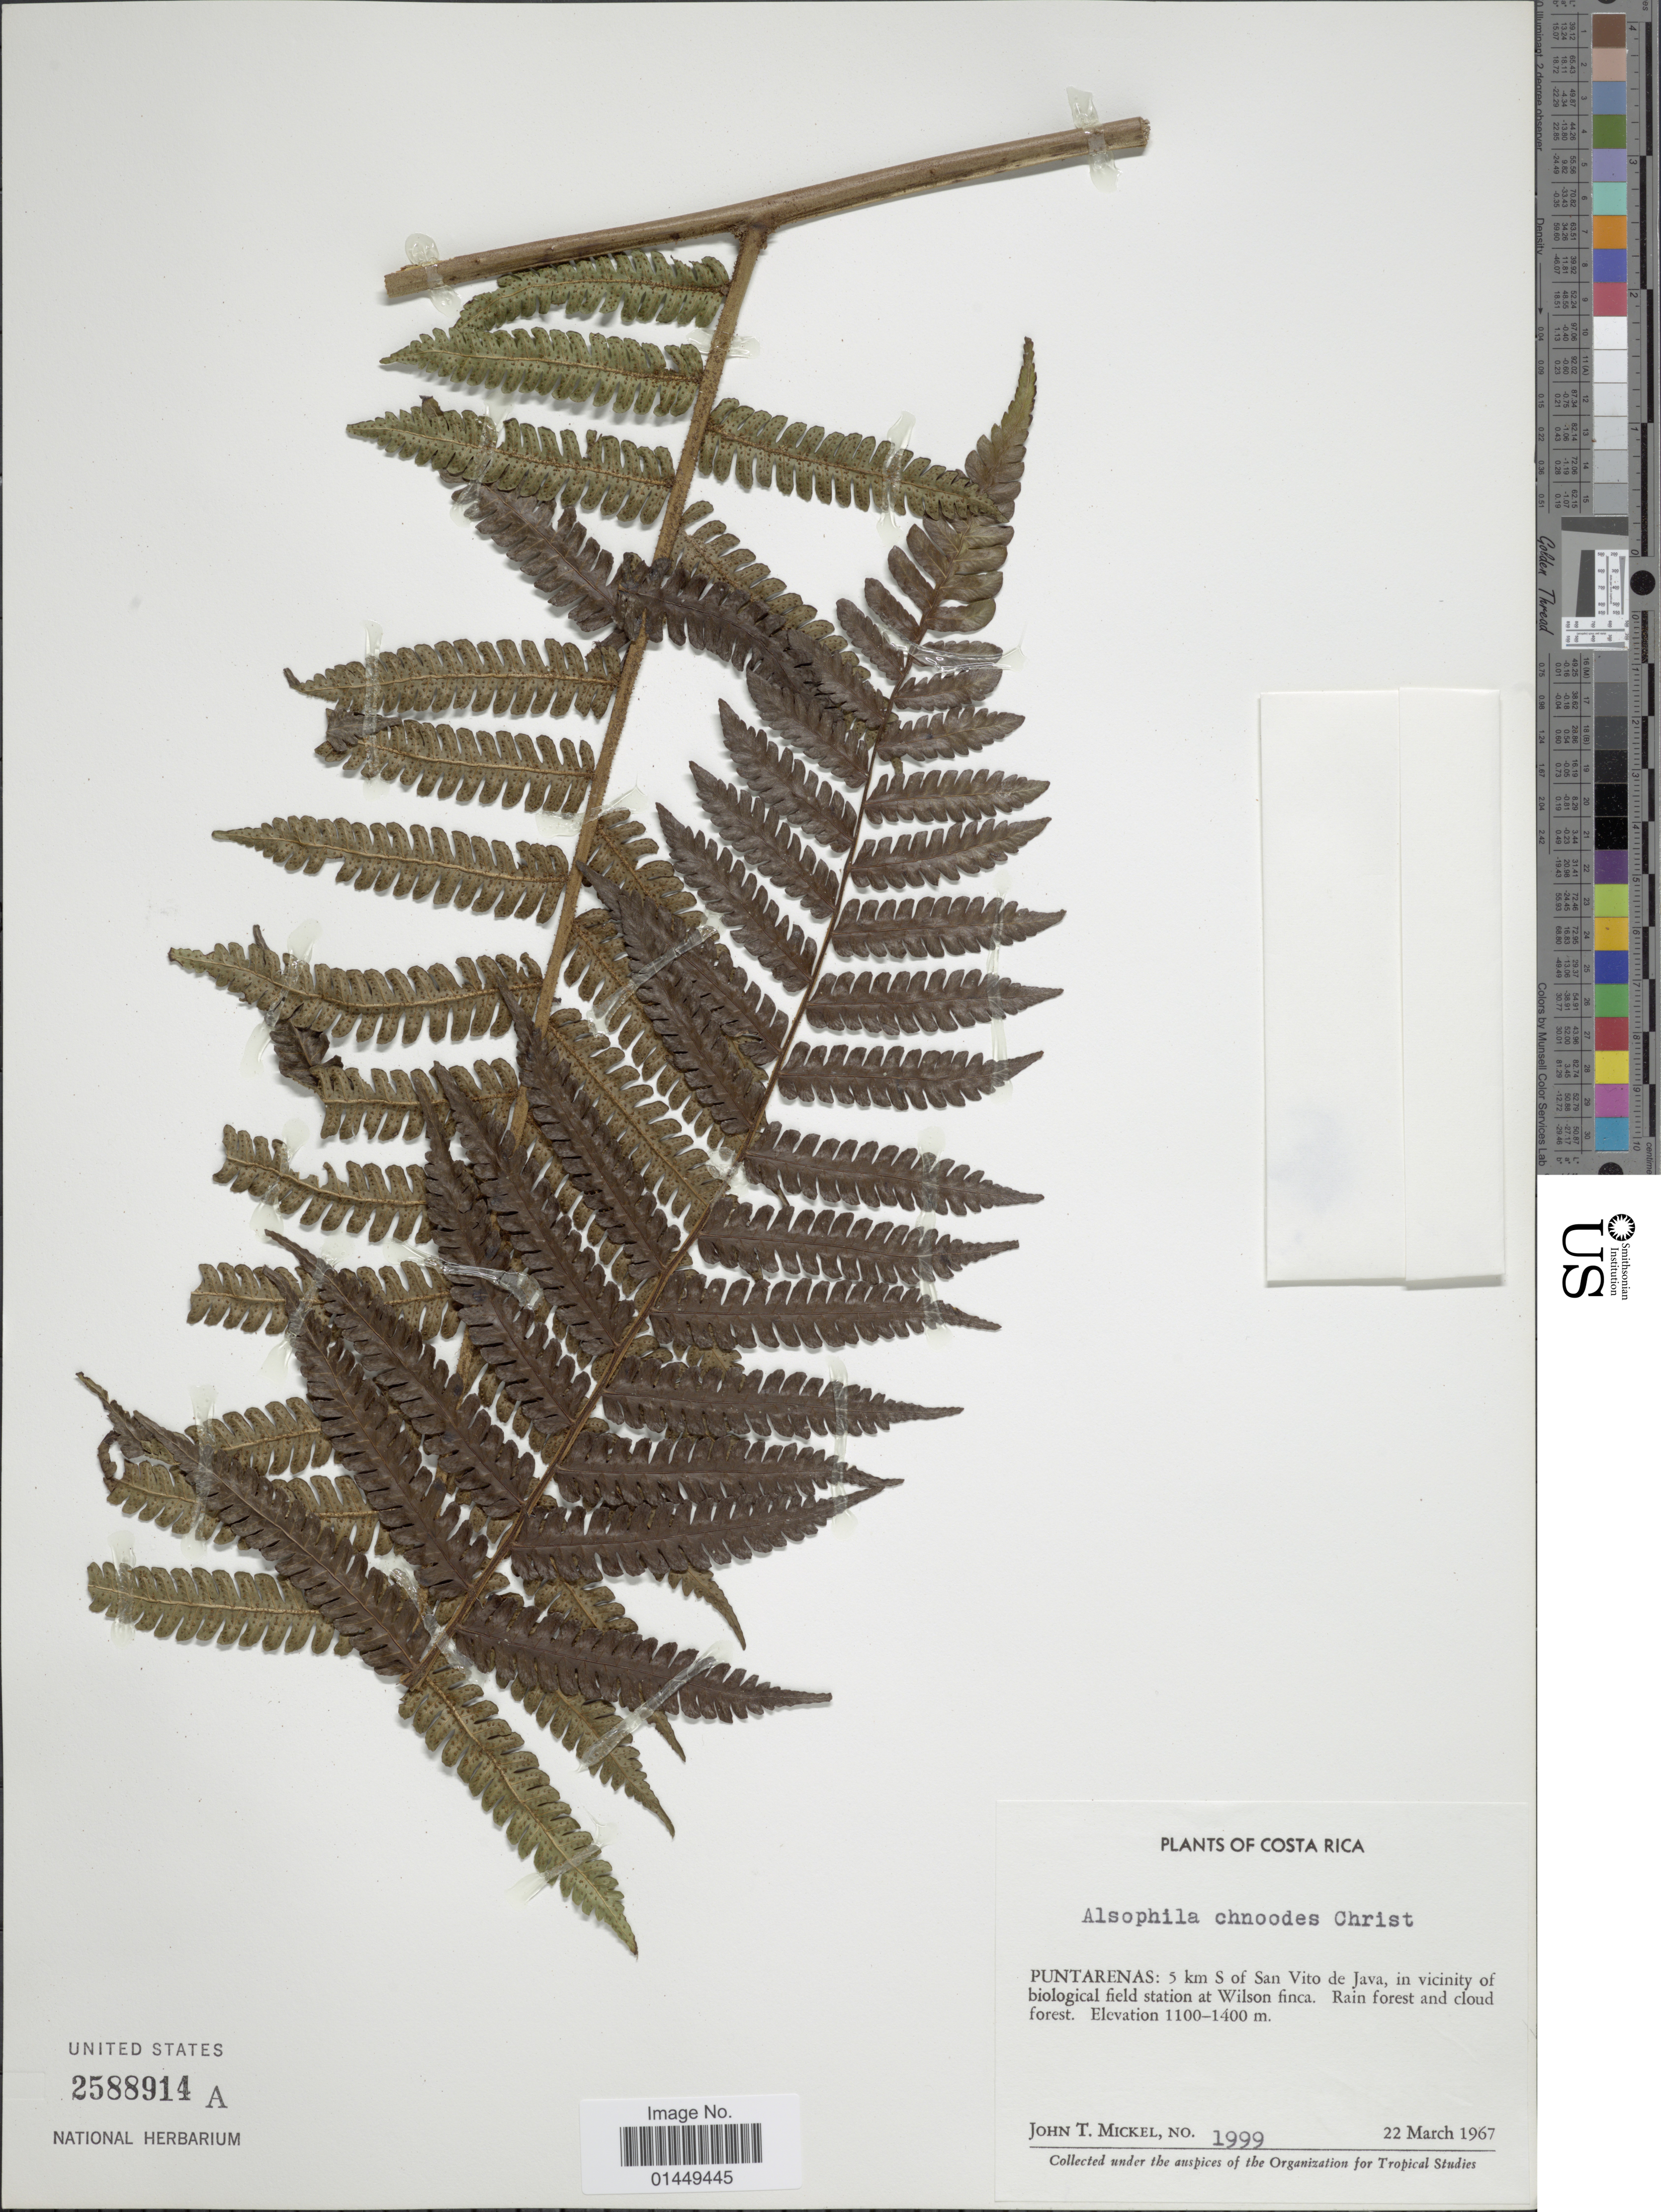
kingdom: Plantae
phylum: Tracheophyta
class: Polypodiopsida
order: Cyatheales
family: Cyatheaceae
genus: Cyathea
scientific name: Cyathea schiedeana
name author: (C. Presl) Domin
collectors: J. T. Mickel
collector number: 1999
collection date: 1967-03-22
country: Costa Rica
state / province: Puntarenas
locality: Puntarenas: 5 km S of San Vito de Java, in vicinity of biological field station at Wilson finca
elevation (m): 1100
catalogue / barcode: US 2588914A